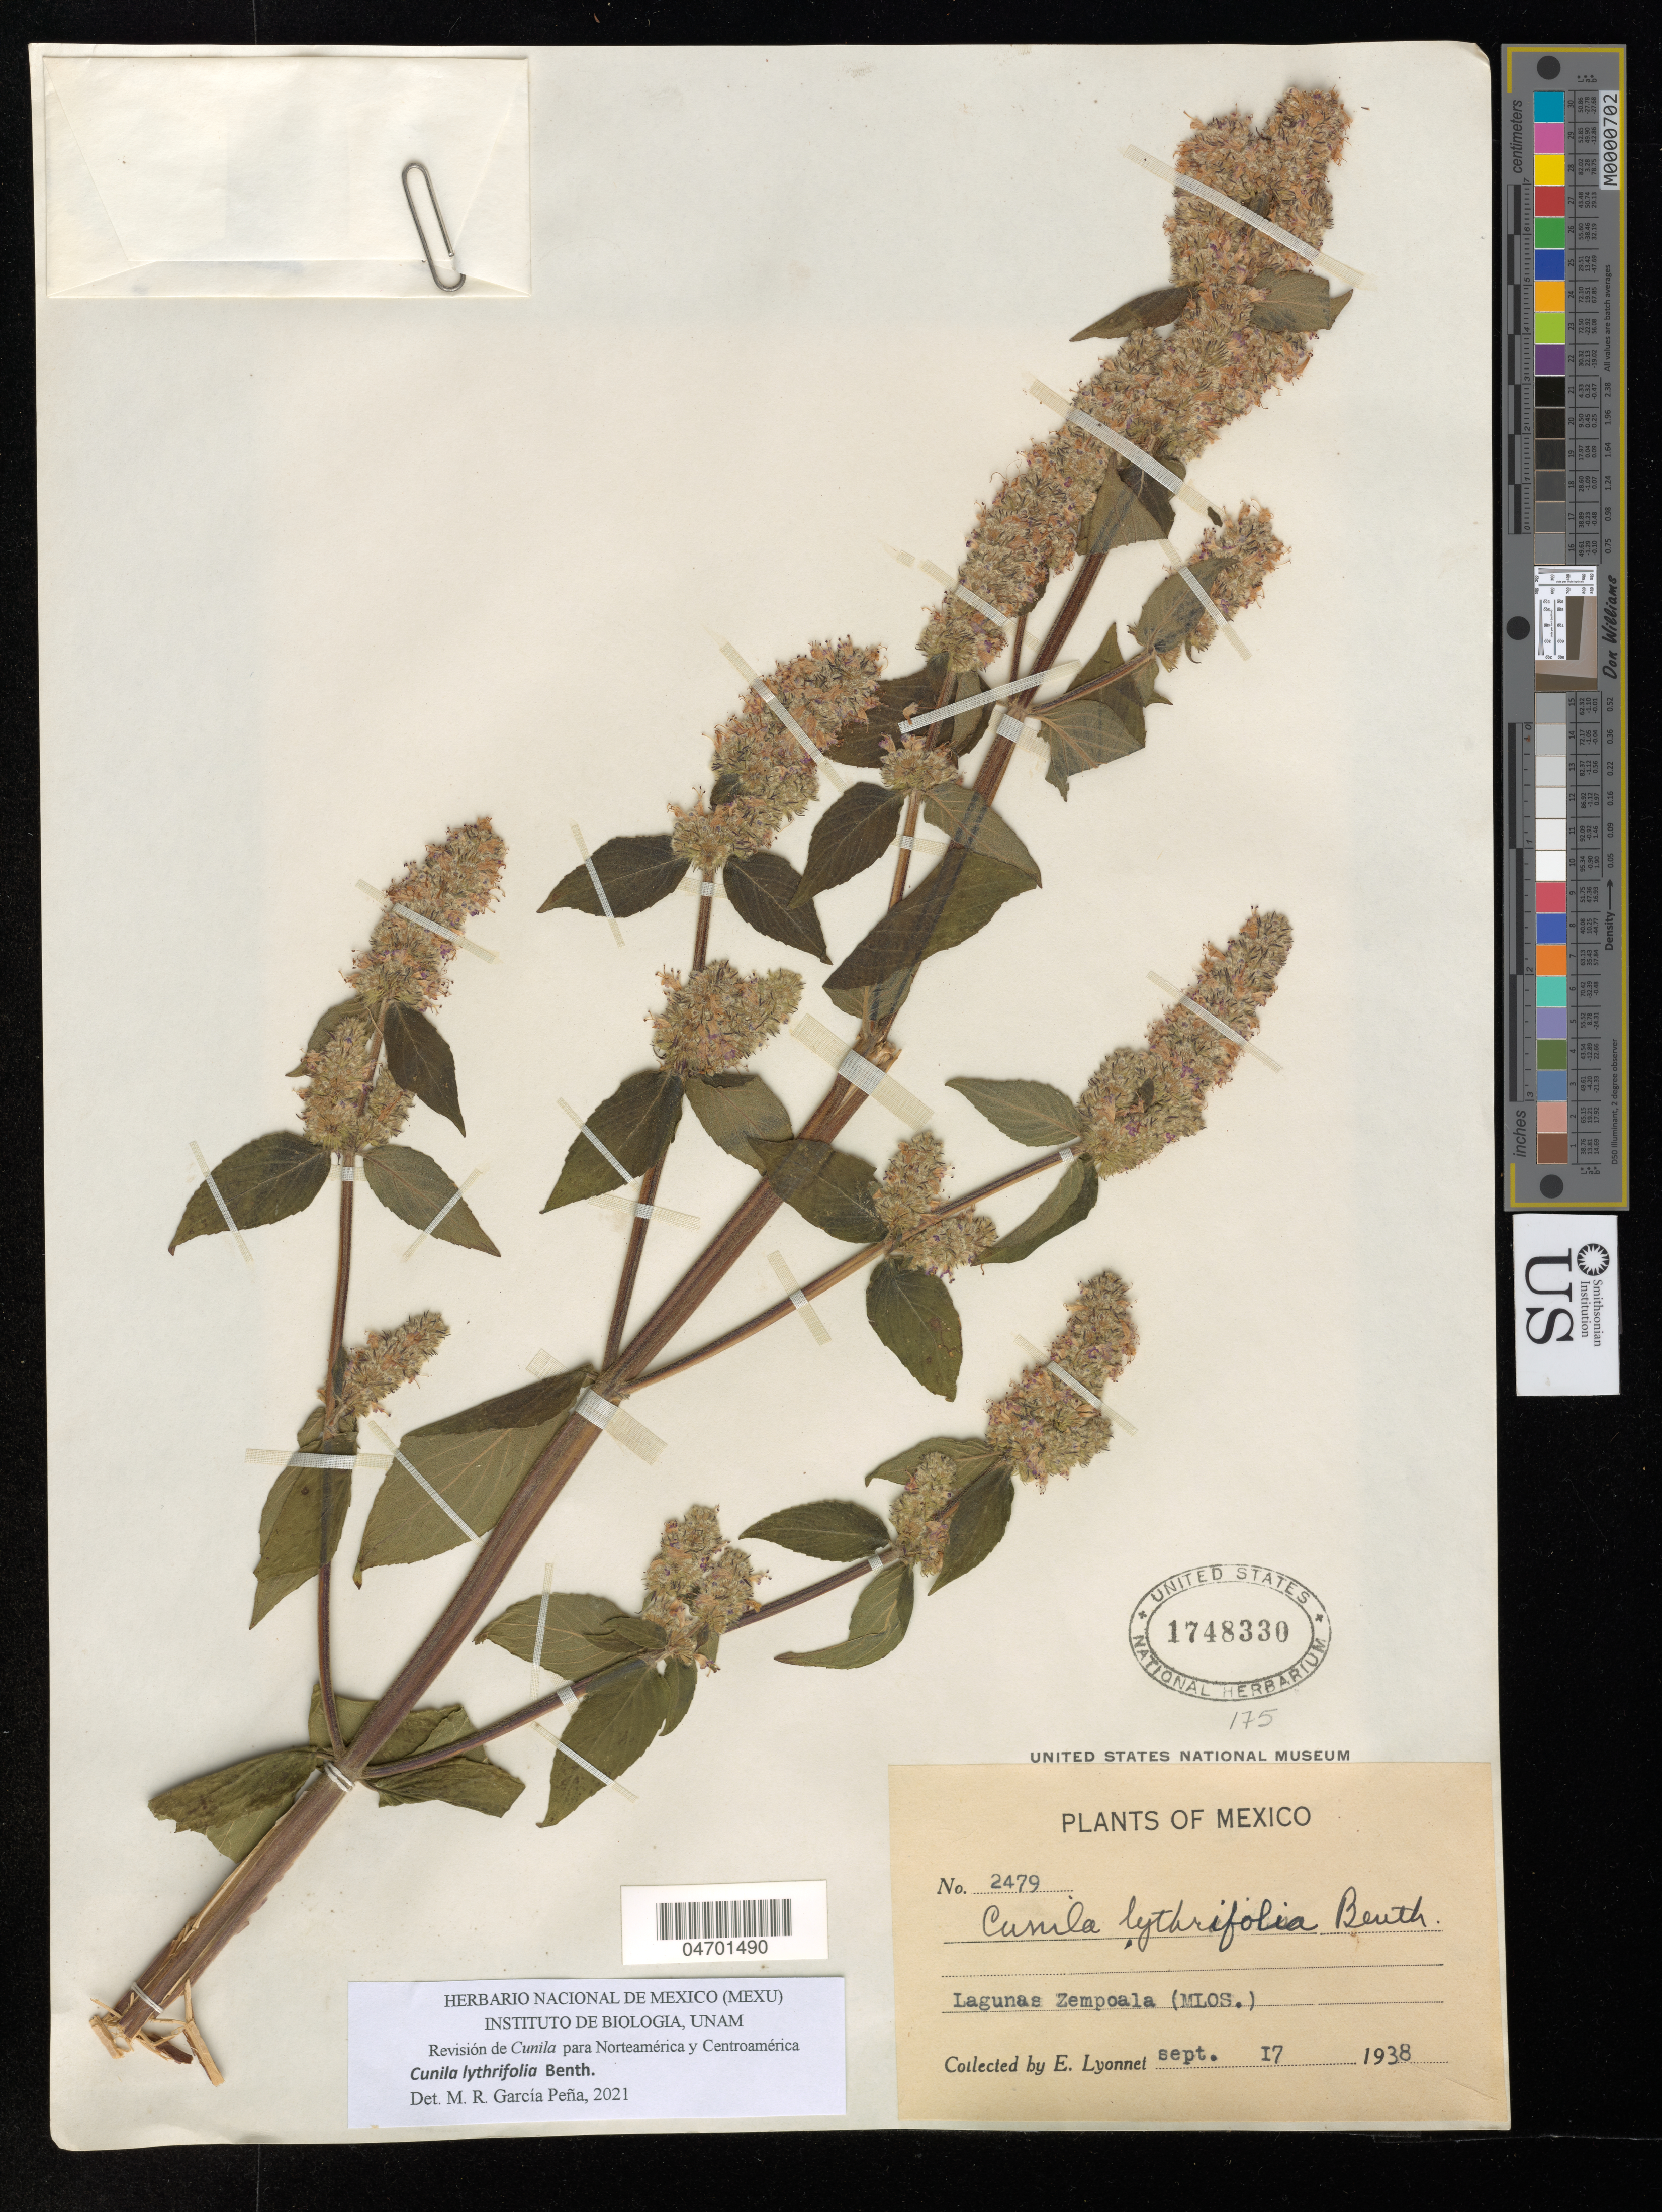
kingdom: Plantae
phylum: Tracheophyta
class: Magnoliopsida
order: Lamiales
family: Lamiaceae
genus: Cunila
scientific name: Cunila lythrifolia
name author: Benth.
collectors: E. Lyonnet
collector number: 2479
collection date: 1938-09-17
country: Mexico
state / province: Morelos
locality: Lagunas Zempoala (MLOS.)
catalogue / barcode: US 1748330